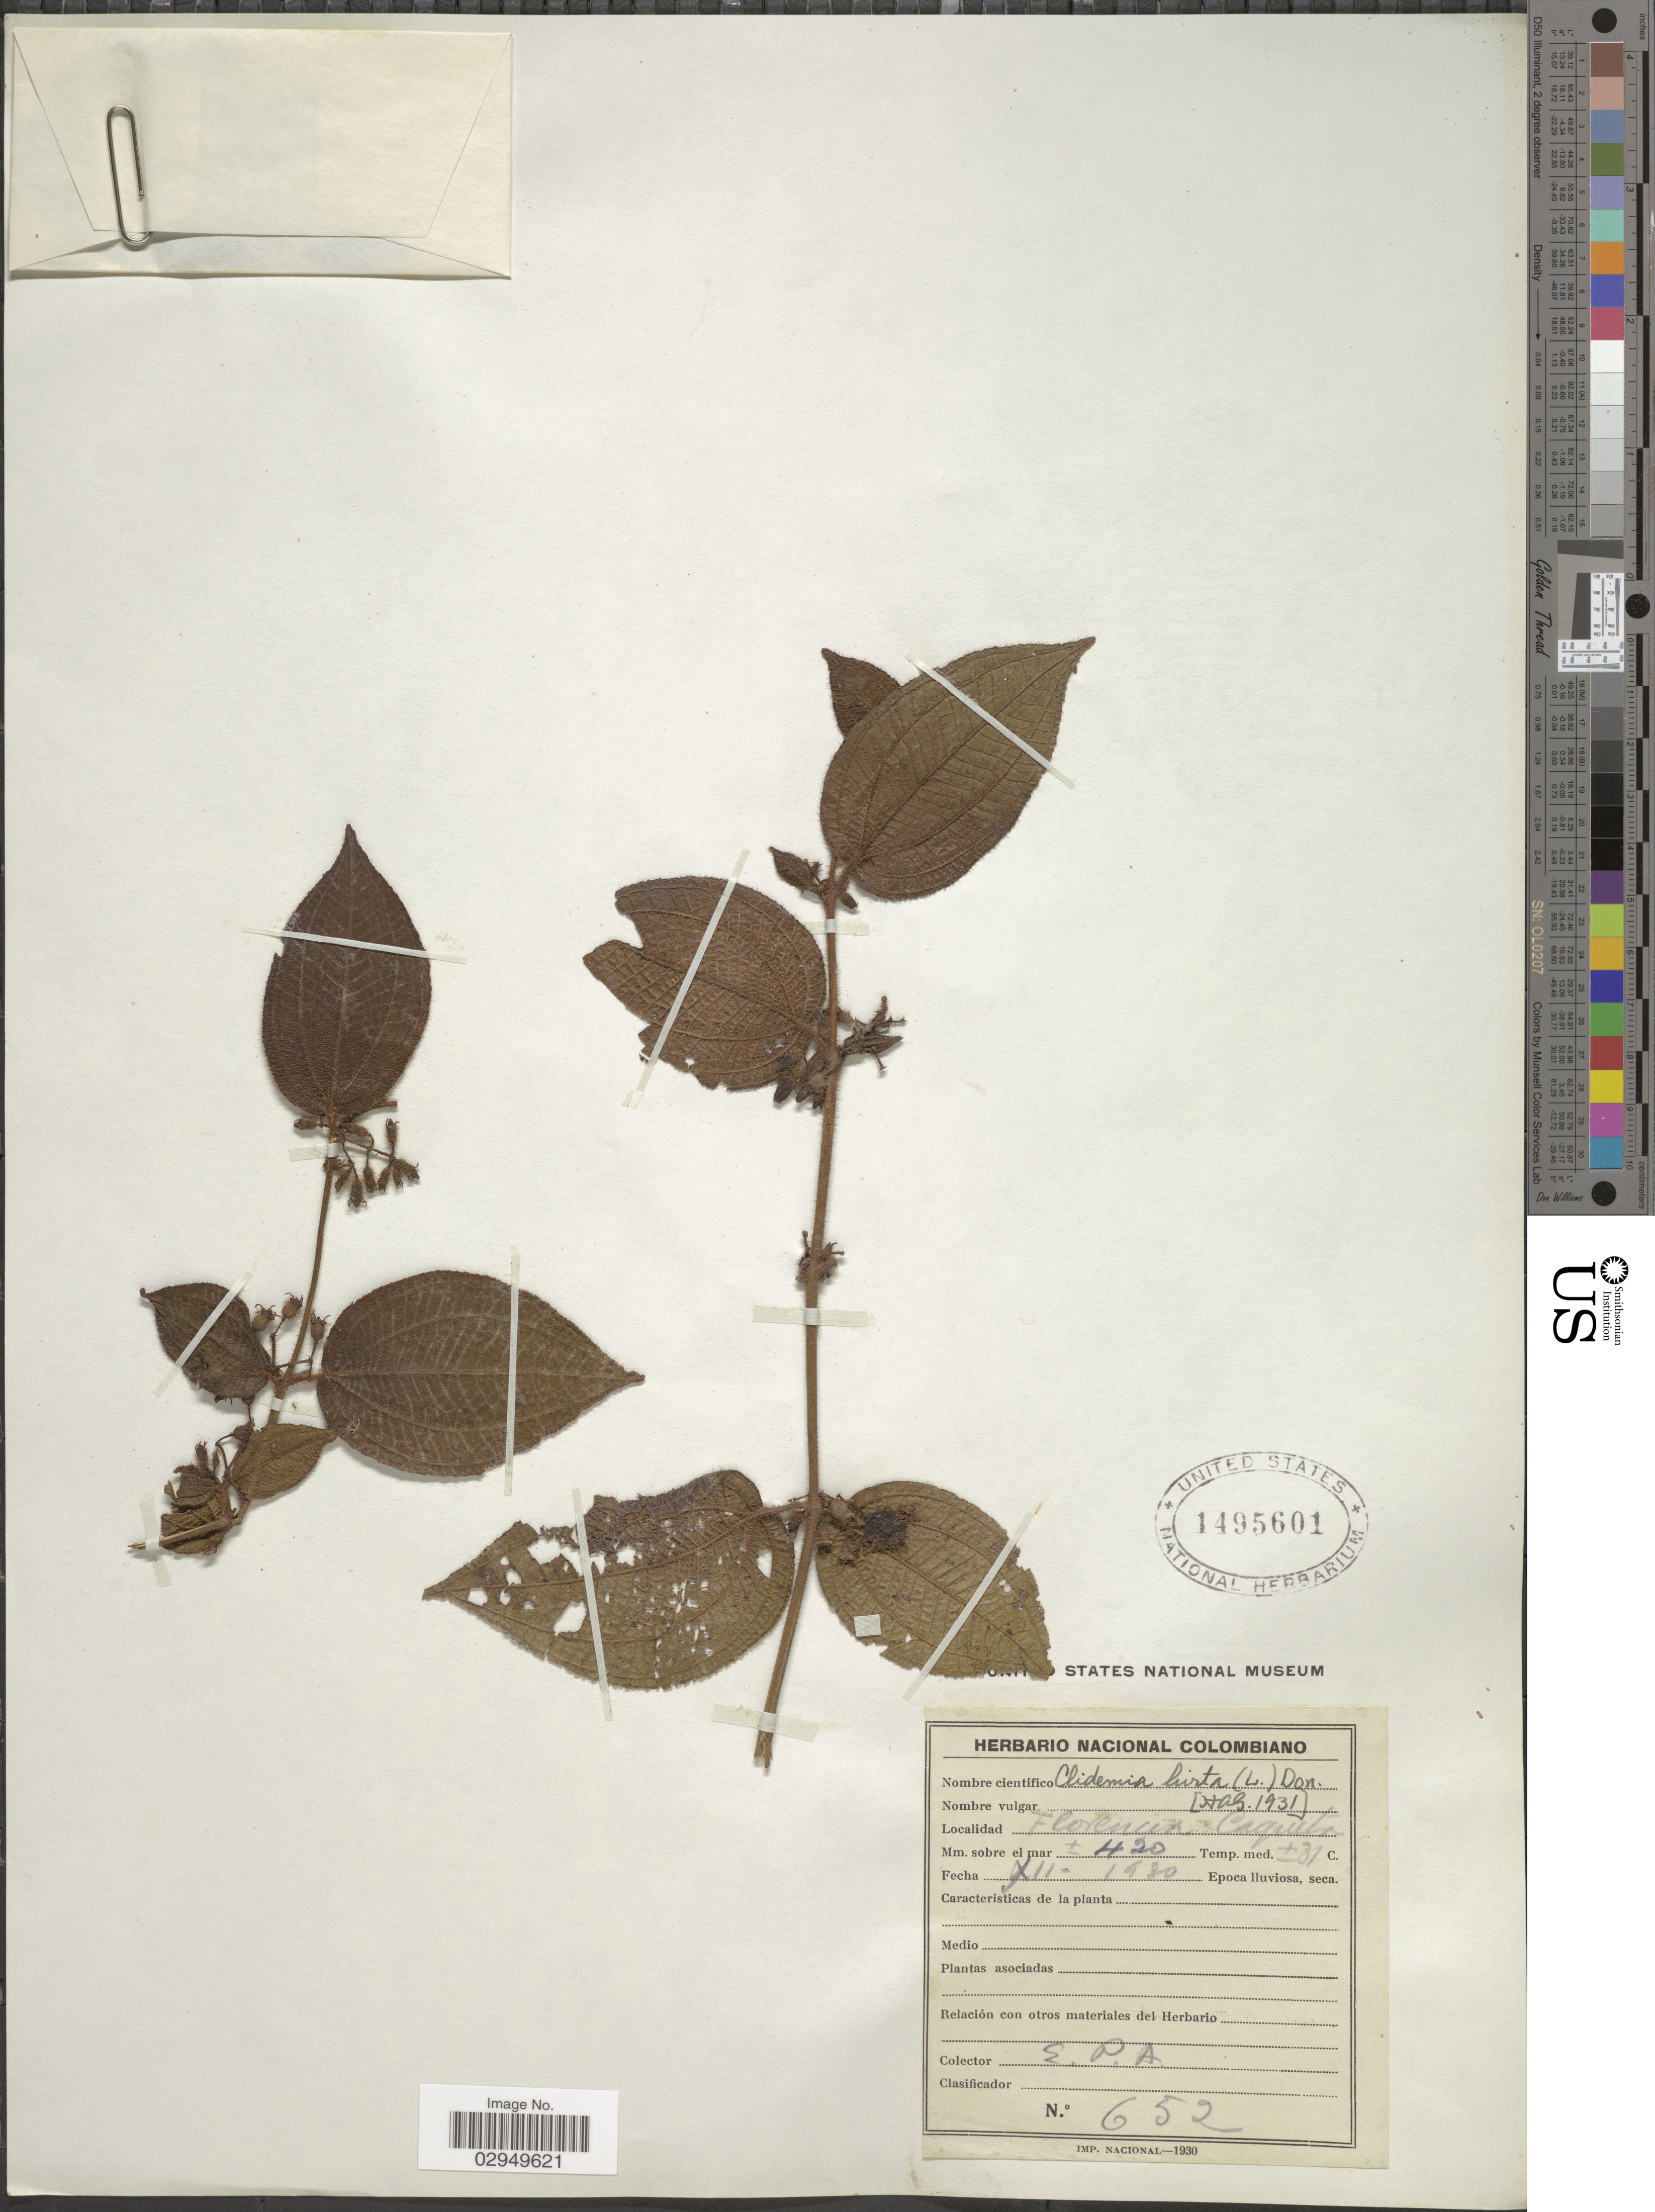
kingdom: Plantae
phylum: Tracheophyta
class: Magnoliopsida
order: Myrtales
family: Melastomataceae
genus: Clidemia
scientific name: Clidemia hirta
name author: (L.) D. Don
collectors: E. Pérez Arbeláez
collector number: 652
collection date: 1930-12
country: Colombia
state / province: Caquetá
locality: Florencia.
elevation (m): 420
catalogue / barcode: US 1495601